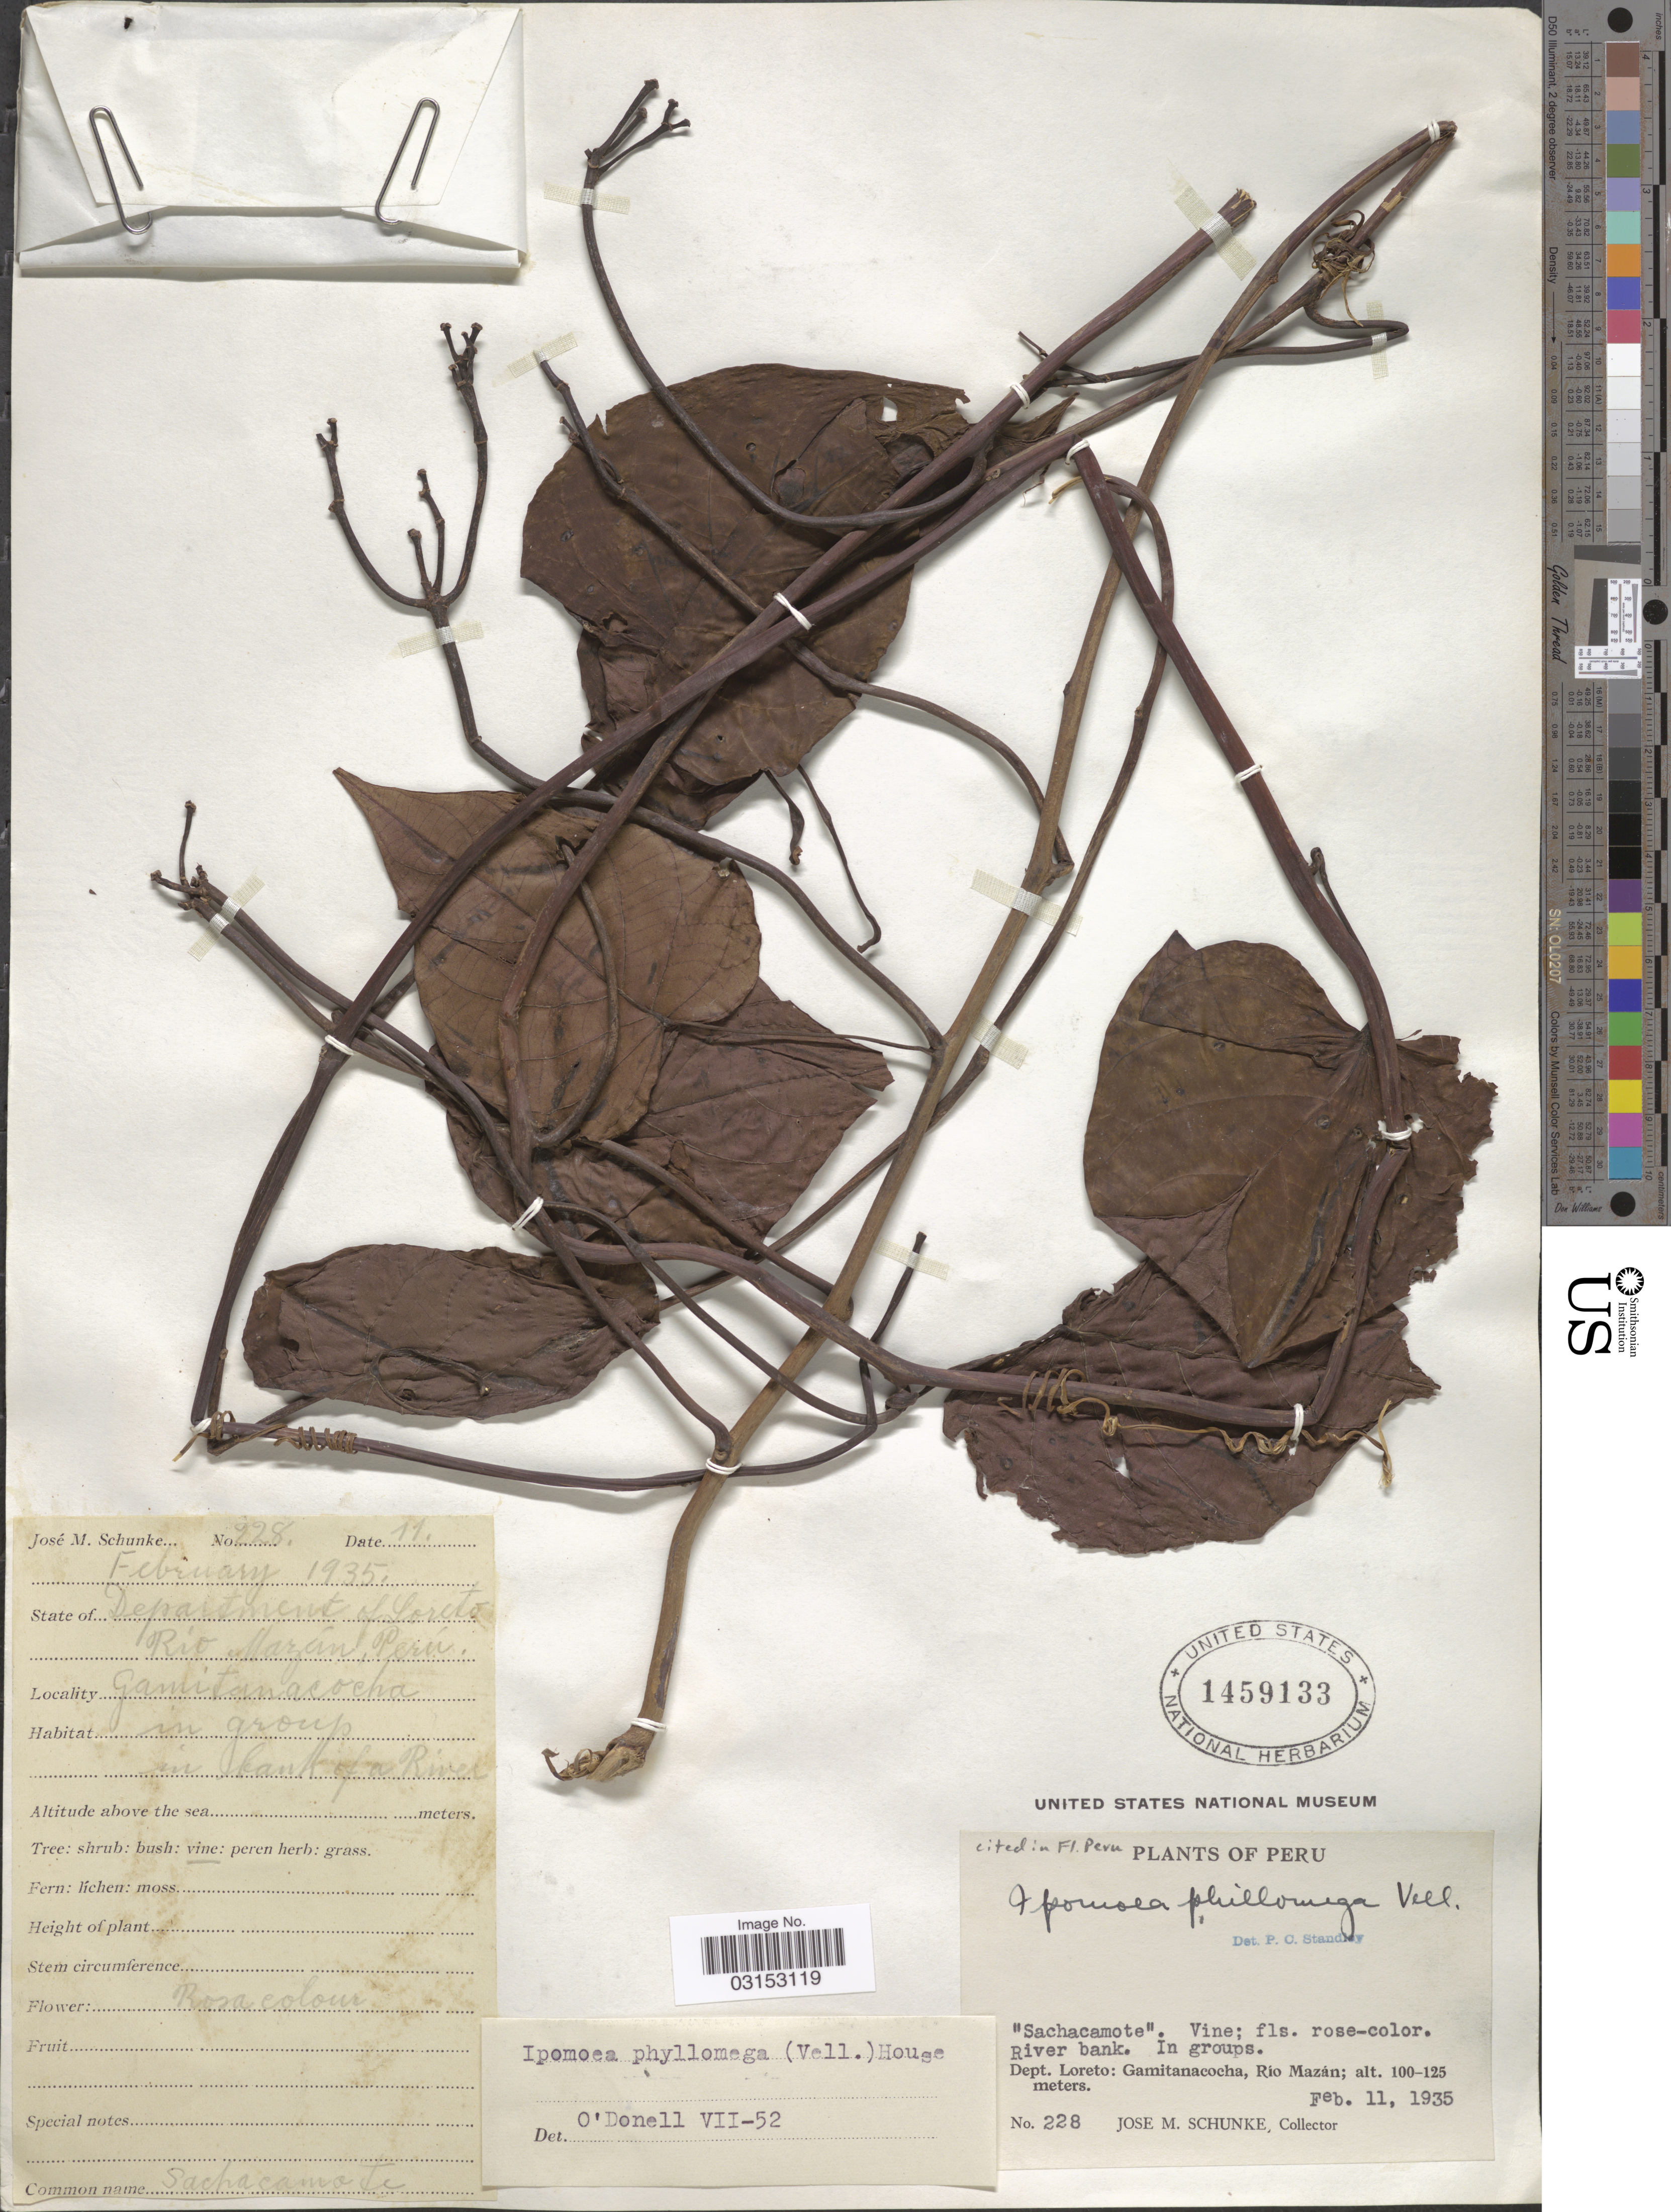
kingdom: Plantae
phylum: Tracheophyta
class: Magnoliopsida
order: Solanales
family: Convolvulaceae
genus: Ipomoea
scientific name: Ipomoea philomega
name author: (Vell.) House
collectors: J. M. Schunke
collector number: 228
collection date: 1935-02-11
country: Peru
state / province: Loreto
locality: Department of Loreto: Gamitanacocha, Rio Mazán.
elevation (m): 100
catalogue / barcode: US 1459133